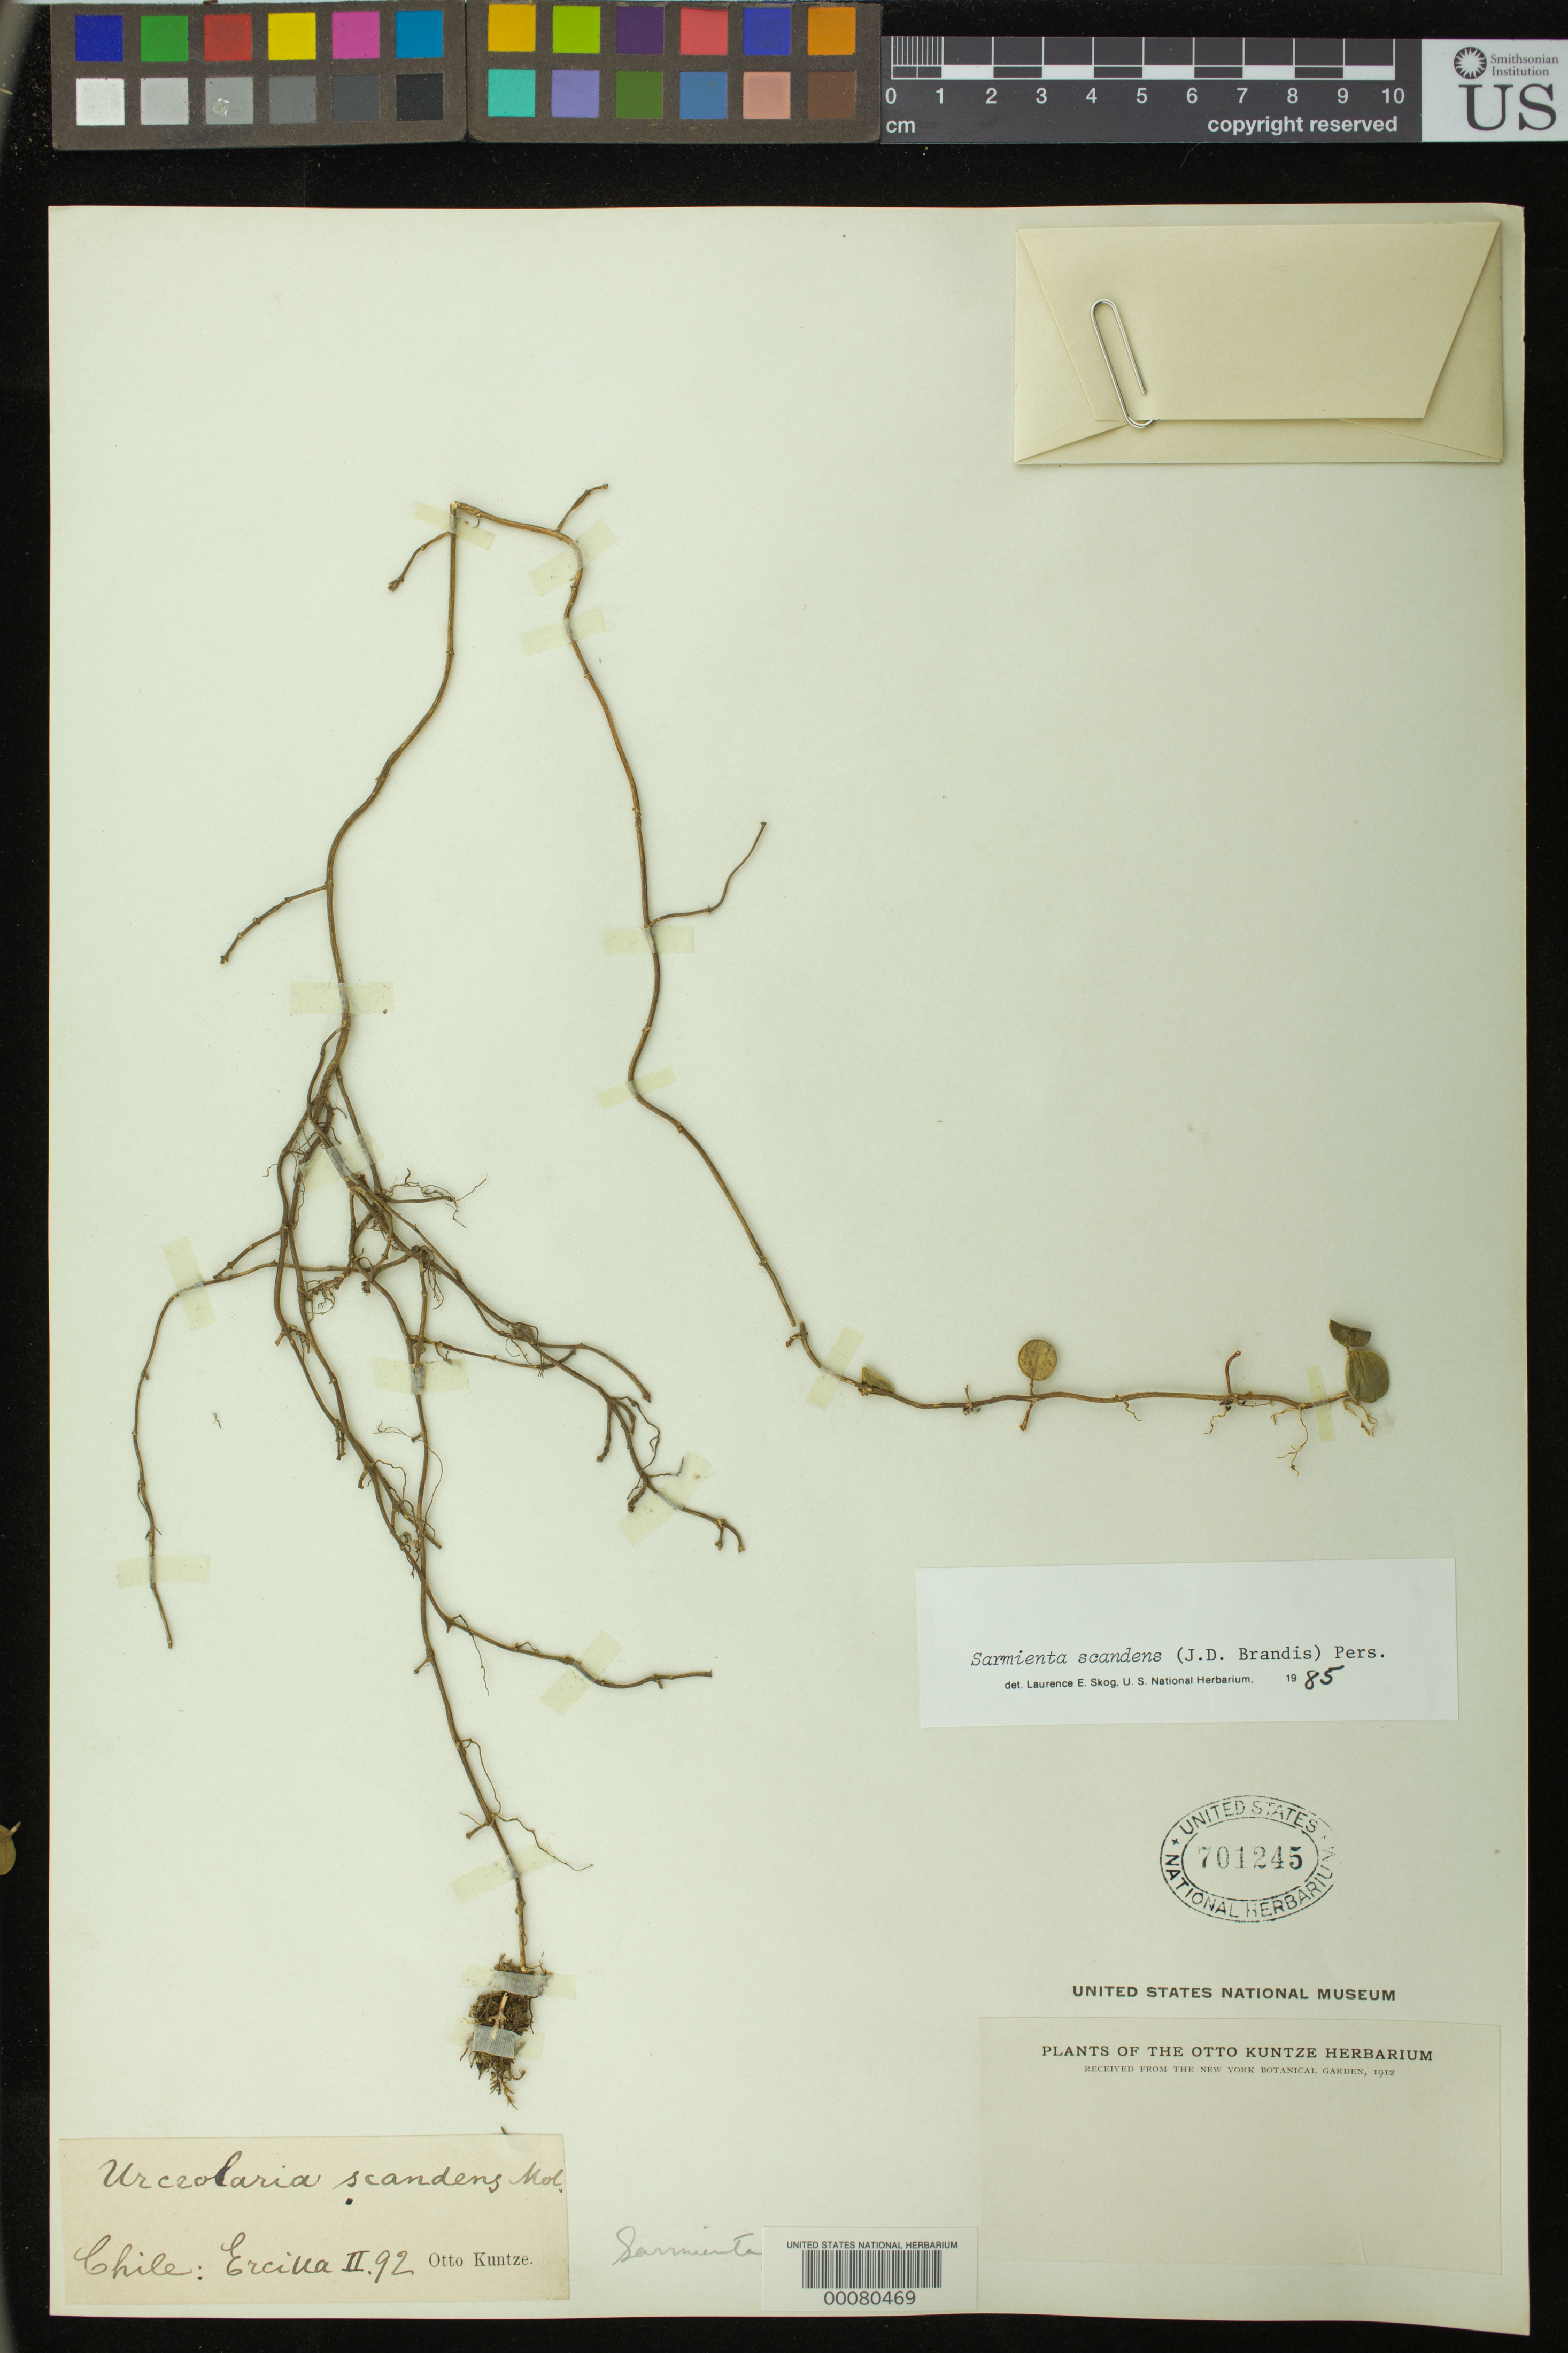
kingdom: Plantae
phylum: Tracheophyta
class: Magnoliopsida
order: Lamiales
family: Gesneriaceae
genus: Sarmienta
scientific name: Sarmienta scandens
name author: (J.D. Brandis) Pers.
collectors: C.E.O. Kuntze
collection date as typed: Feb 1892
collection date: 1892-02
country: Chile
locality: Ercilla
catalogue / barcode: US 701245